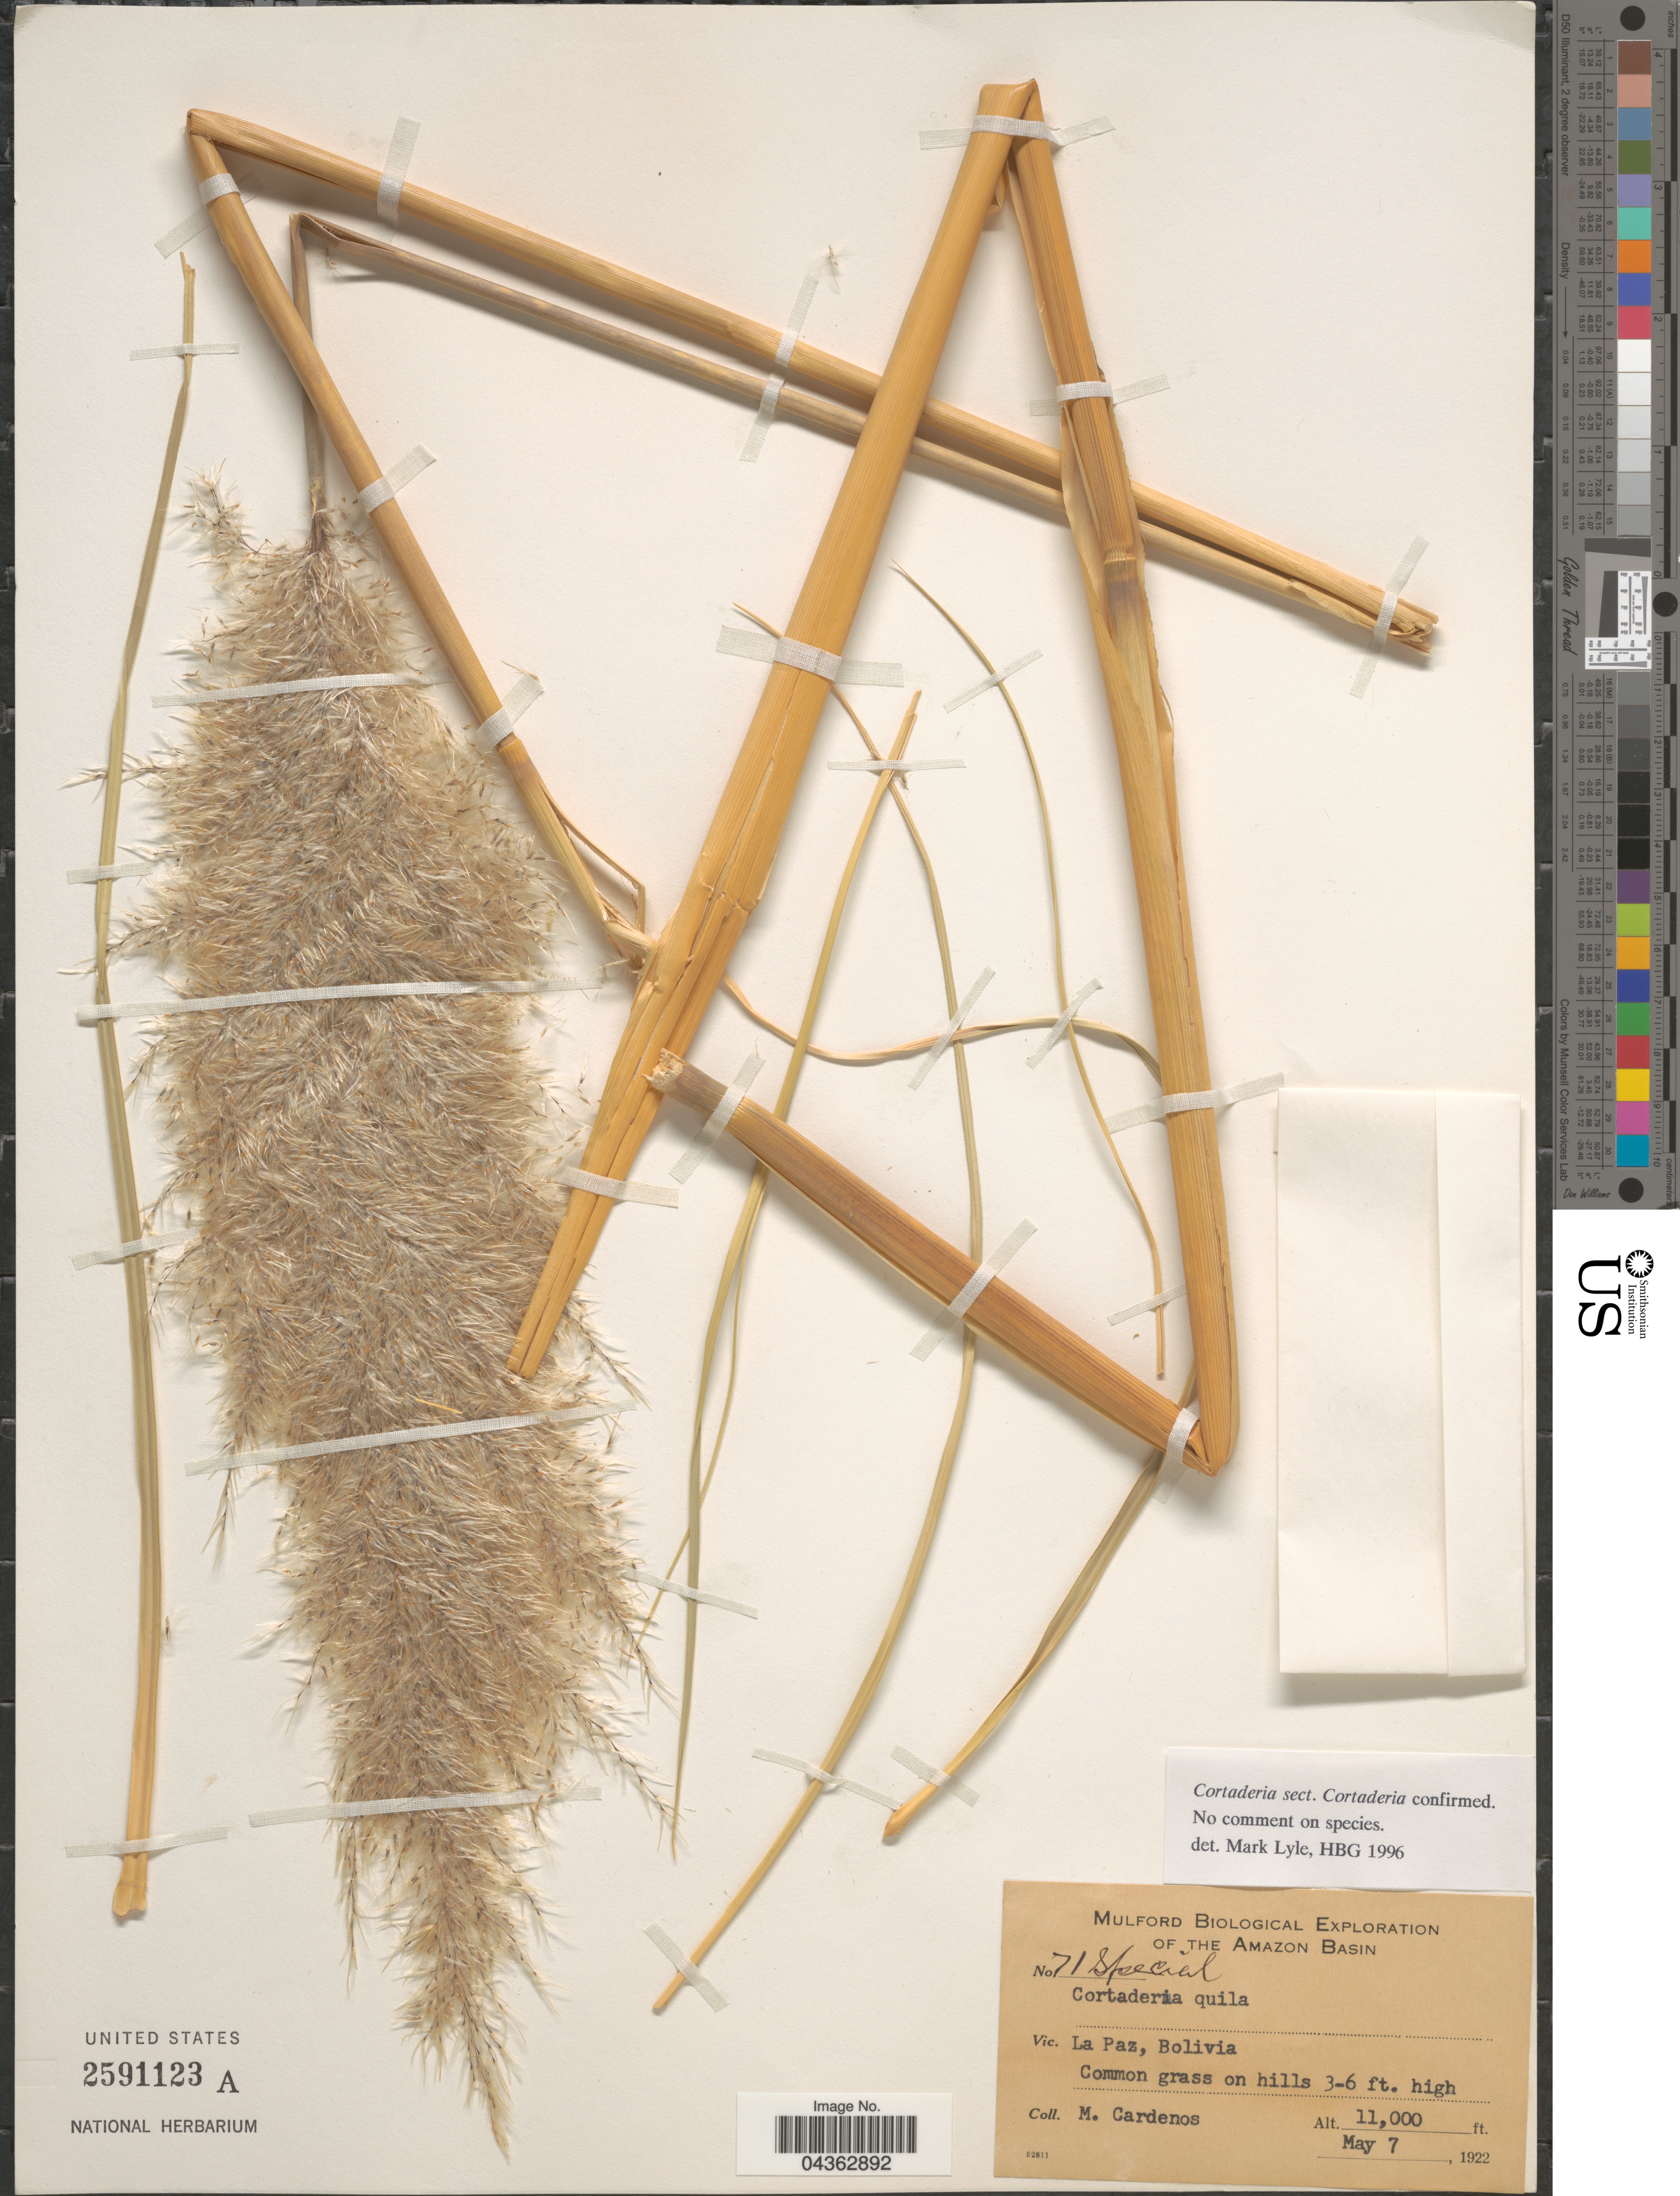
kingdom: Plantae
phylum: Tracheophyta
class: Liliopsida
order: Poales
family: Poaceae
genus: Cortaderia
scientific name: Cortaderia speciosa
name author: (Nees) Stapf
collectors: M. Cárdenas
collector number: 71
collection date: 1922-05-07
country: Bolivia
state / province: La Paz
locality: Mulford Biological Exploration of the Amazon Basin.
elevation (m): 3353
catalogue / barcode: US 2591123A